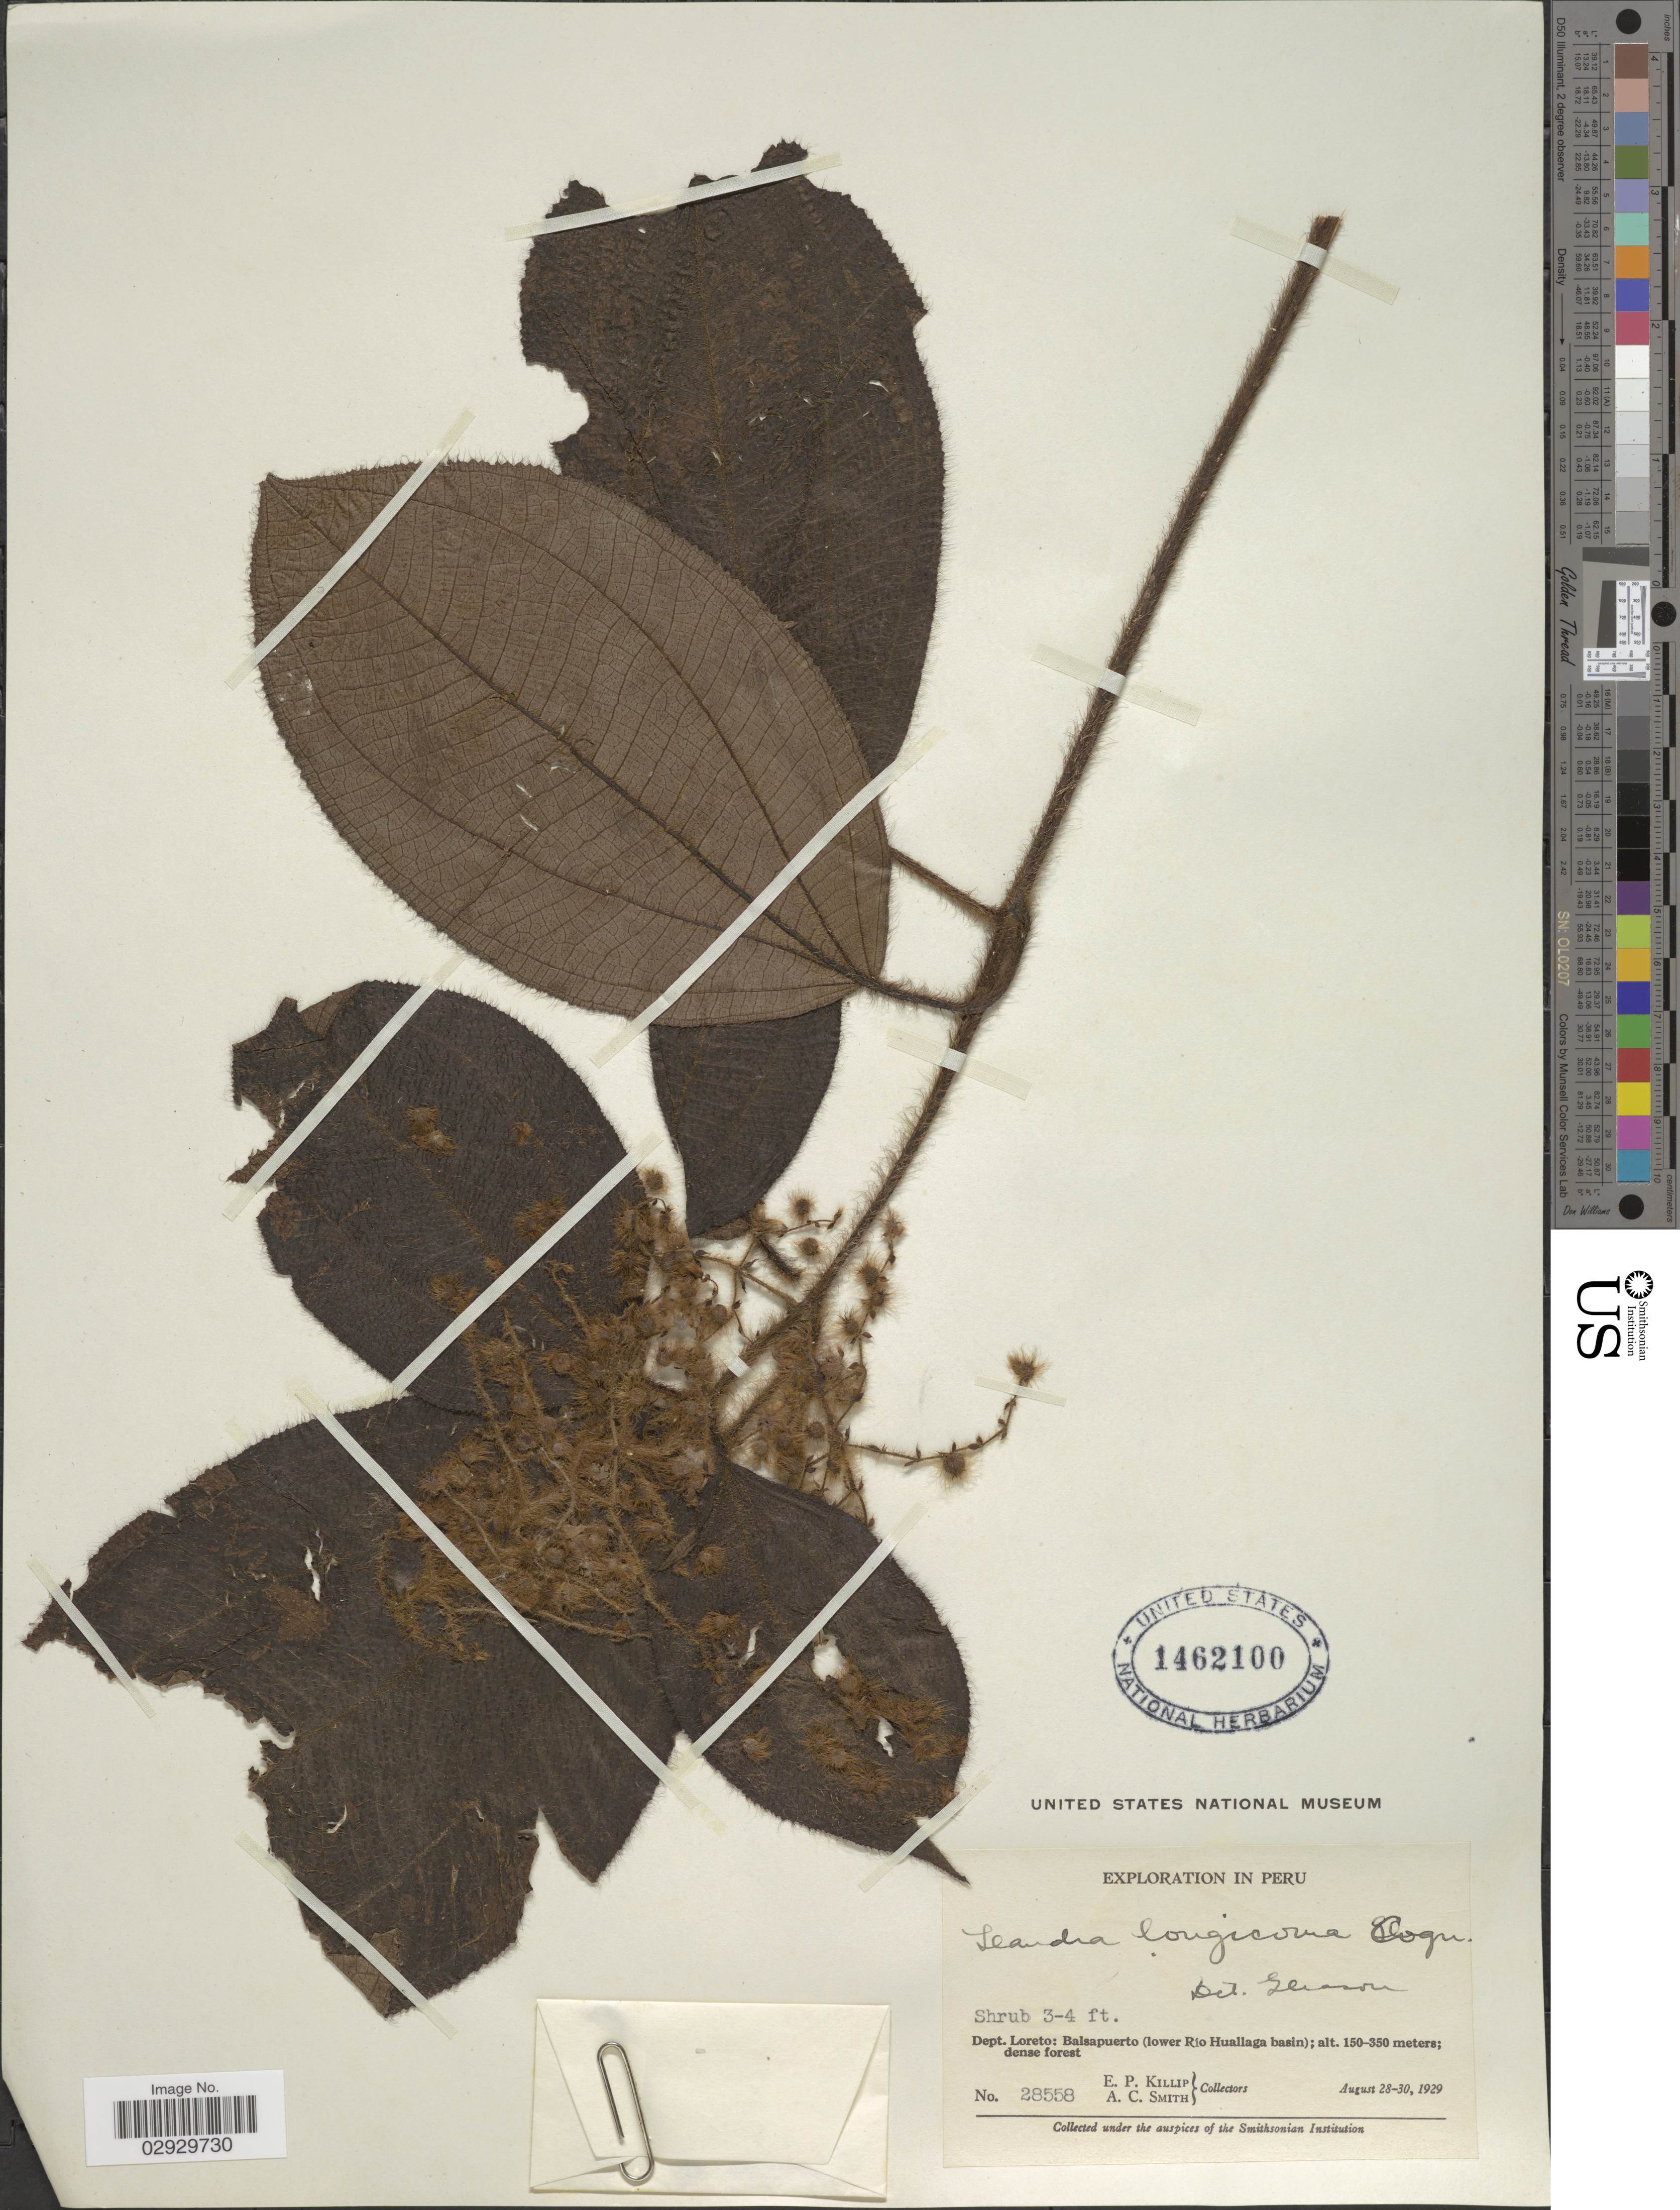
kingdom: Plantae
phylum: Tracheophyta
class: Magnoliopsida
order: Myrtales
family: Melastomataceae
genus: Leandra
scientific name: Leandra longicoma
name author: Cogn.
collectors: E. P. Killip & A. C. Smith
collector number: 28558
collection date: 1929-08-28/1929-08-30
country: Peru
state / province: Loreto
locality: Dept. Loreto: Balsapuerto (Lower Río Huallaga basin).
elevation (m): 150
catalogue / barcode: US 1462100